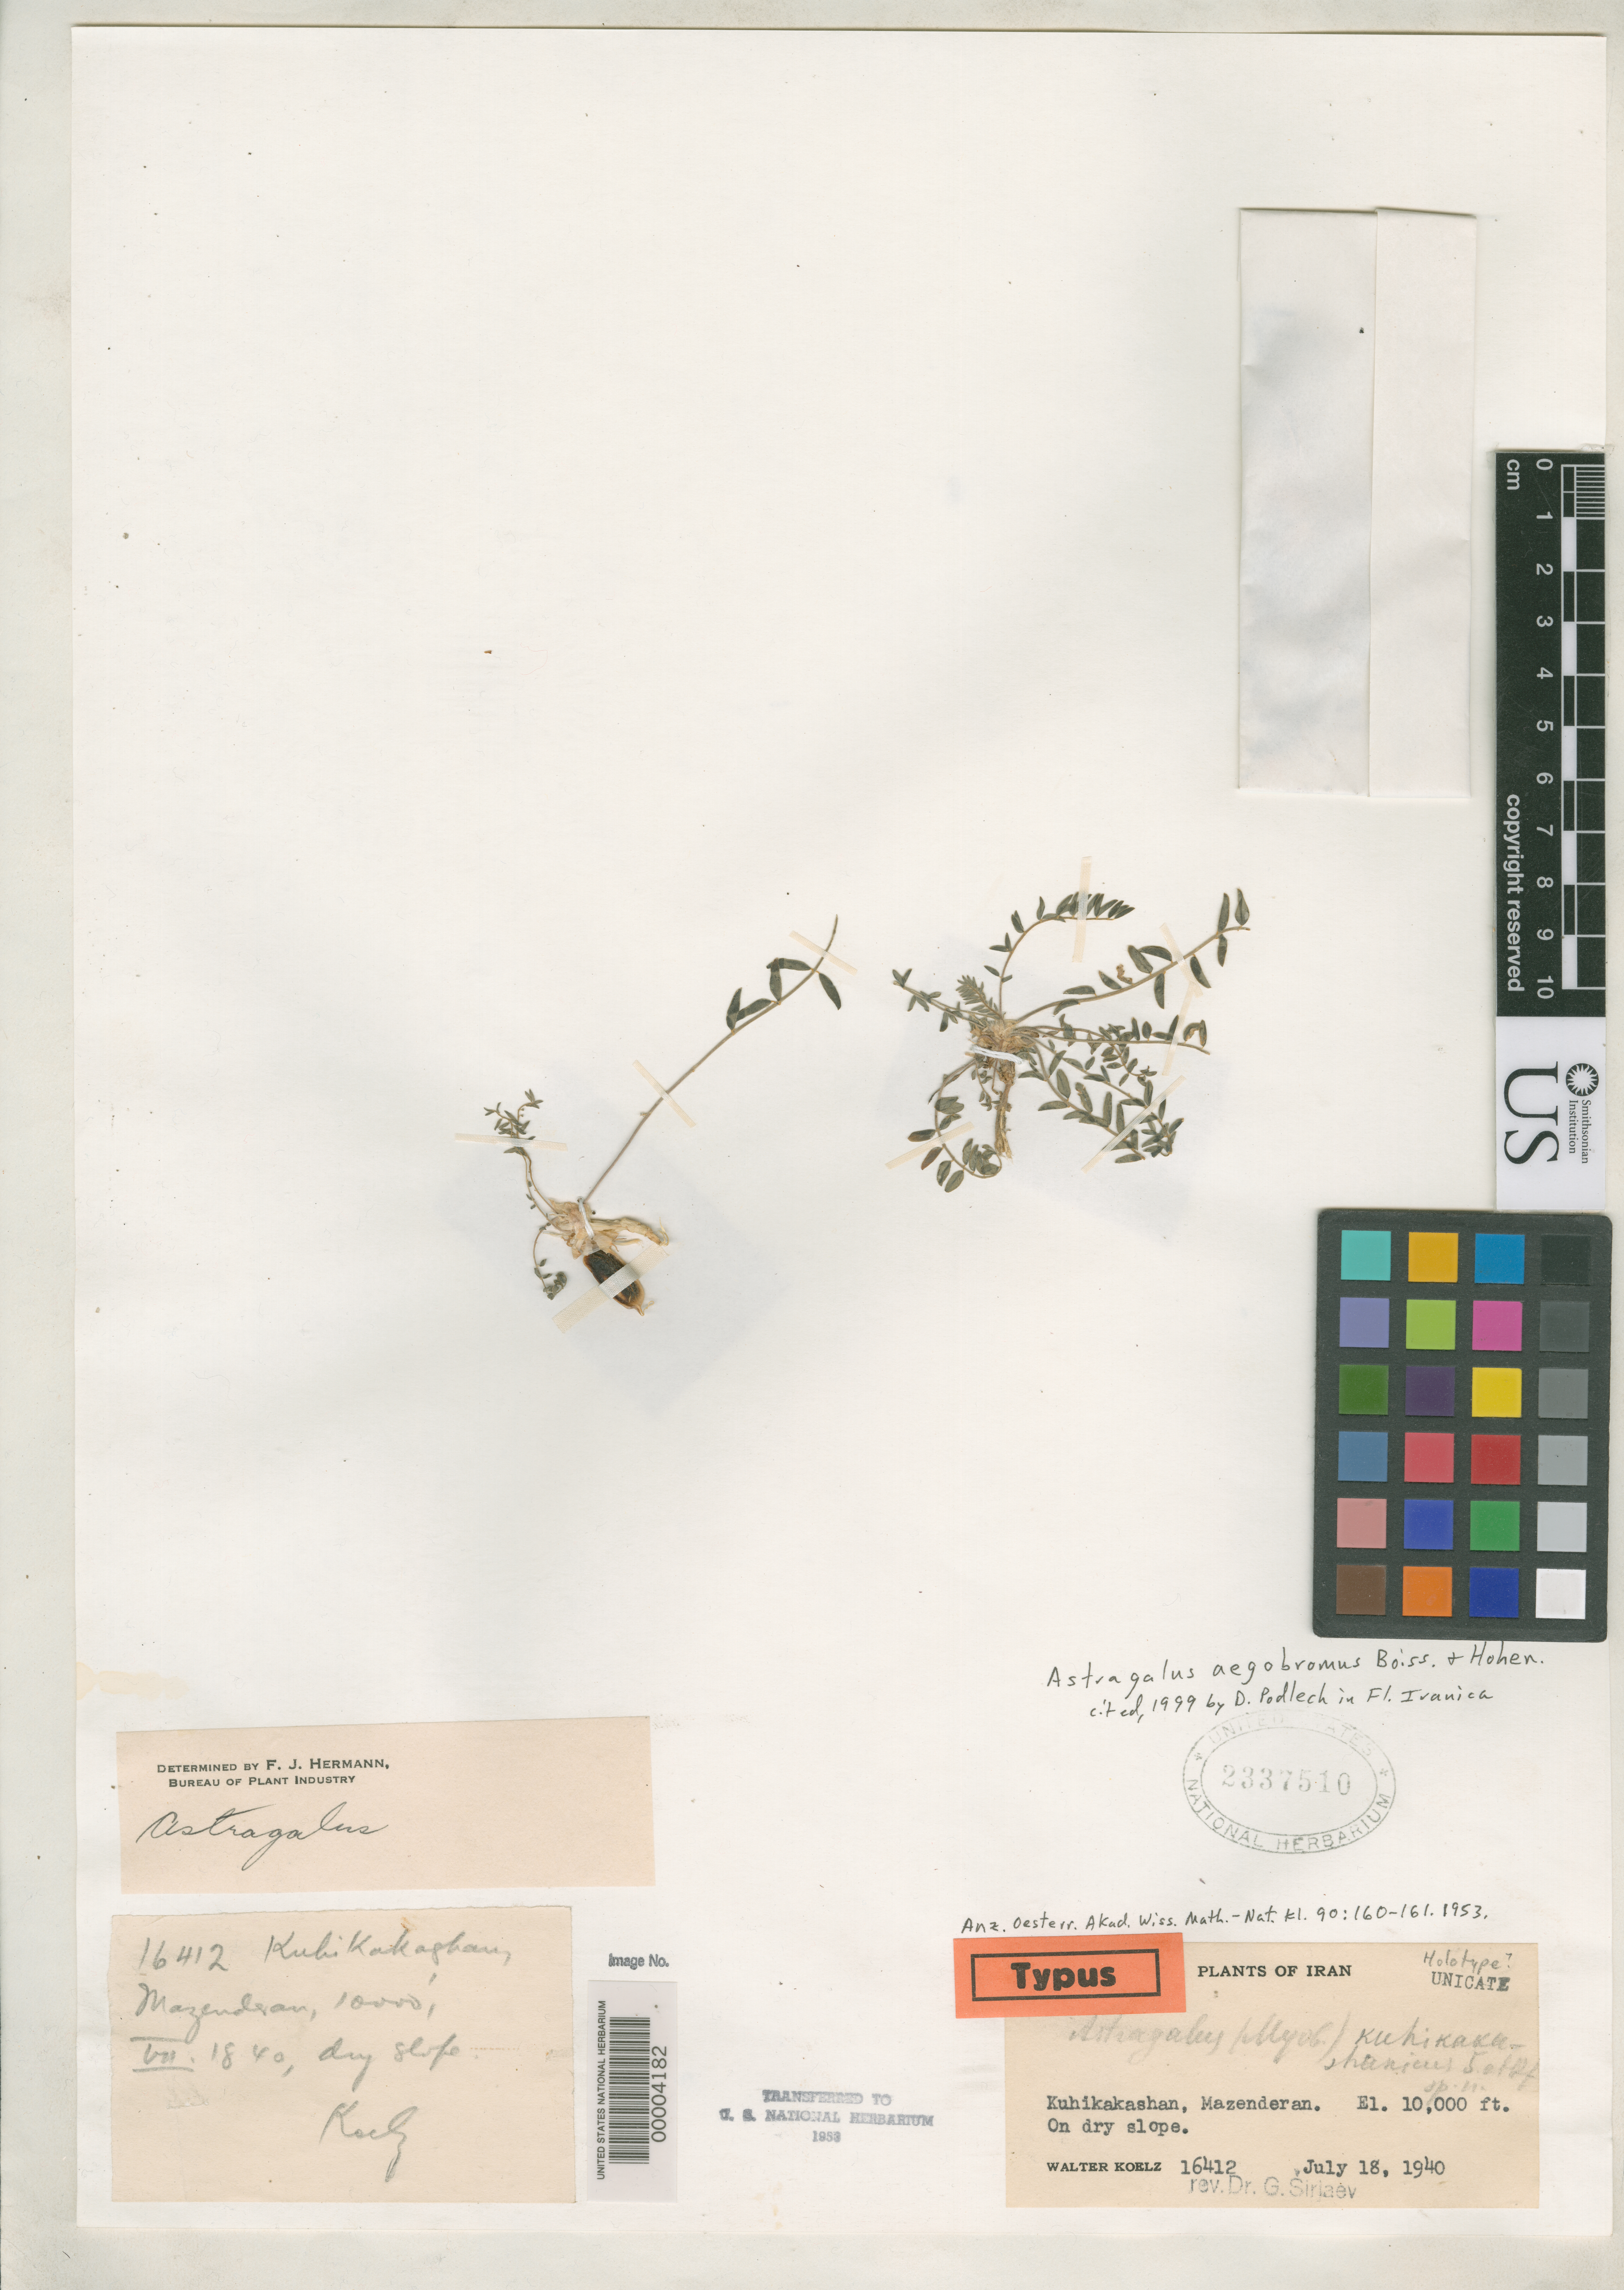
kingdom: Plantae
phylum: Tracheophyta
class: Magnoliopsida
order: Fabales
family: Fabaceae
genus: Astragalus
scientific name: Astragalus kuhikakaschanicus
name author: Širj. & Rech. f.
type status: Holotype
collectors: W. N. Koelz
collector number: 16412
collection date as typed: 18 Jul 1940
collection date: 1940-07-18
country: Iran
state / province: Mazandaran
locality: Kuhkakashan.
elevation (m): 3048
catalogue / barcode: US 2337510